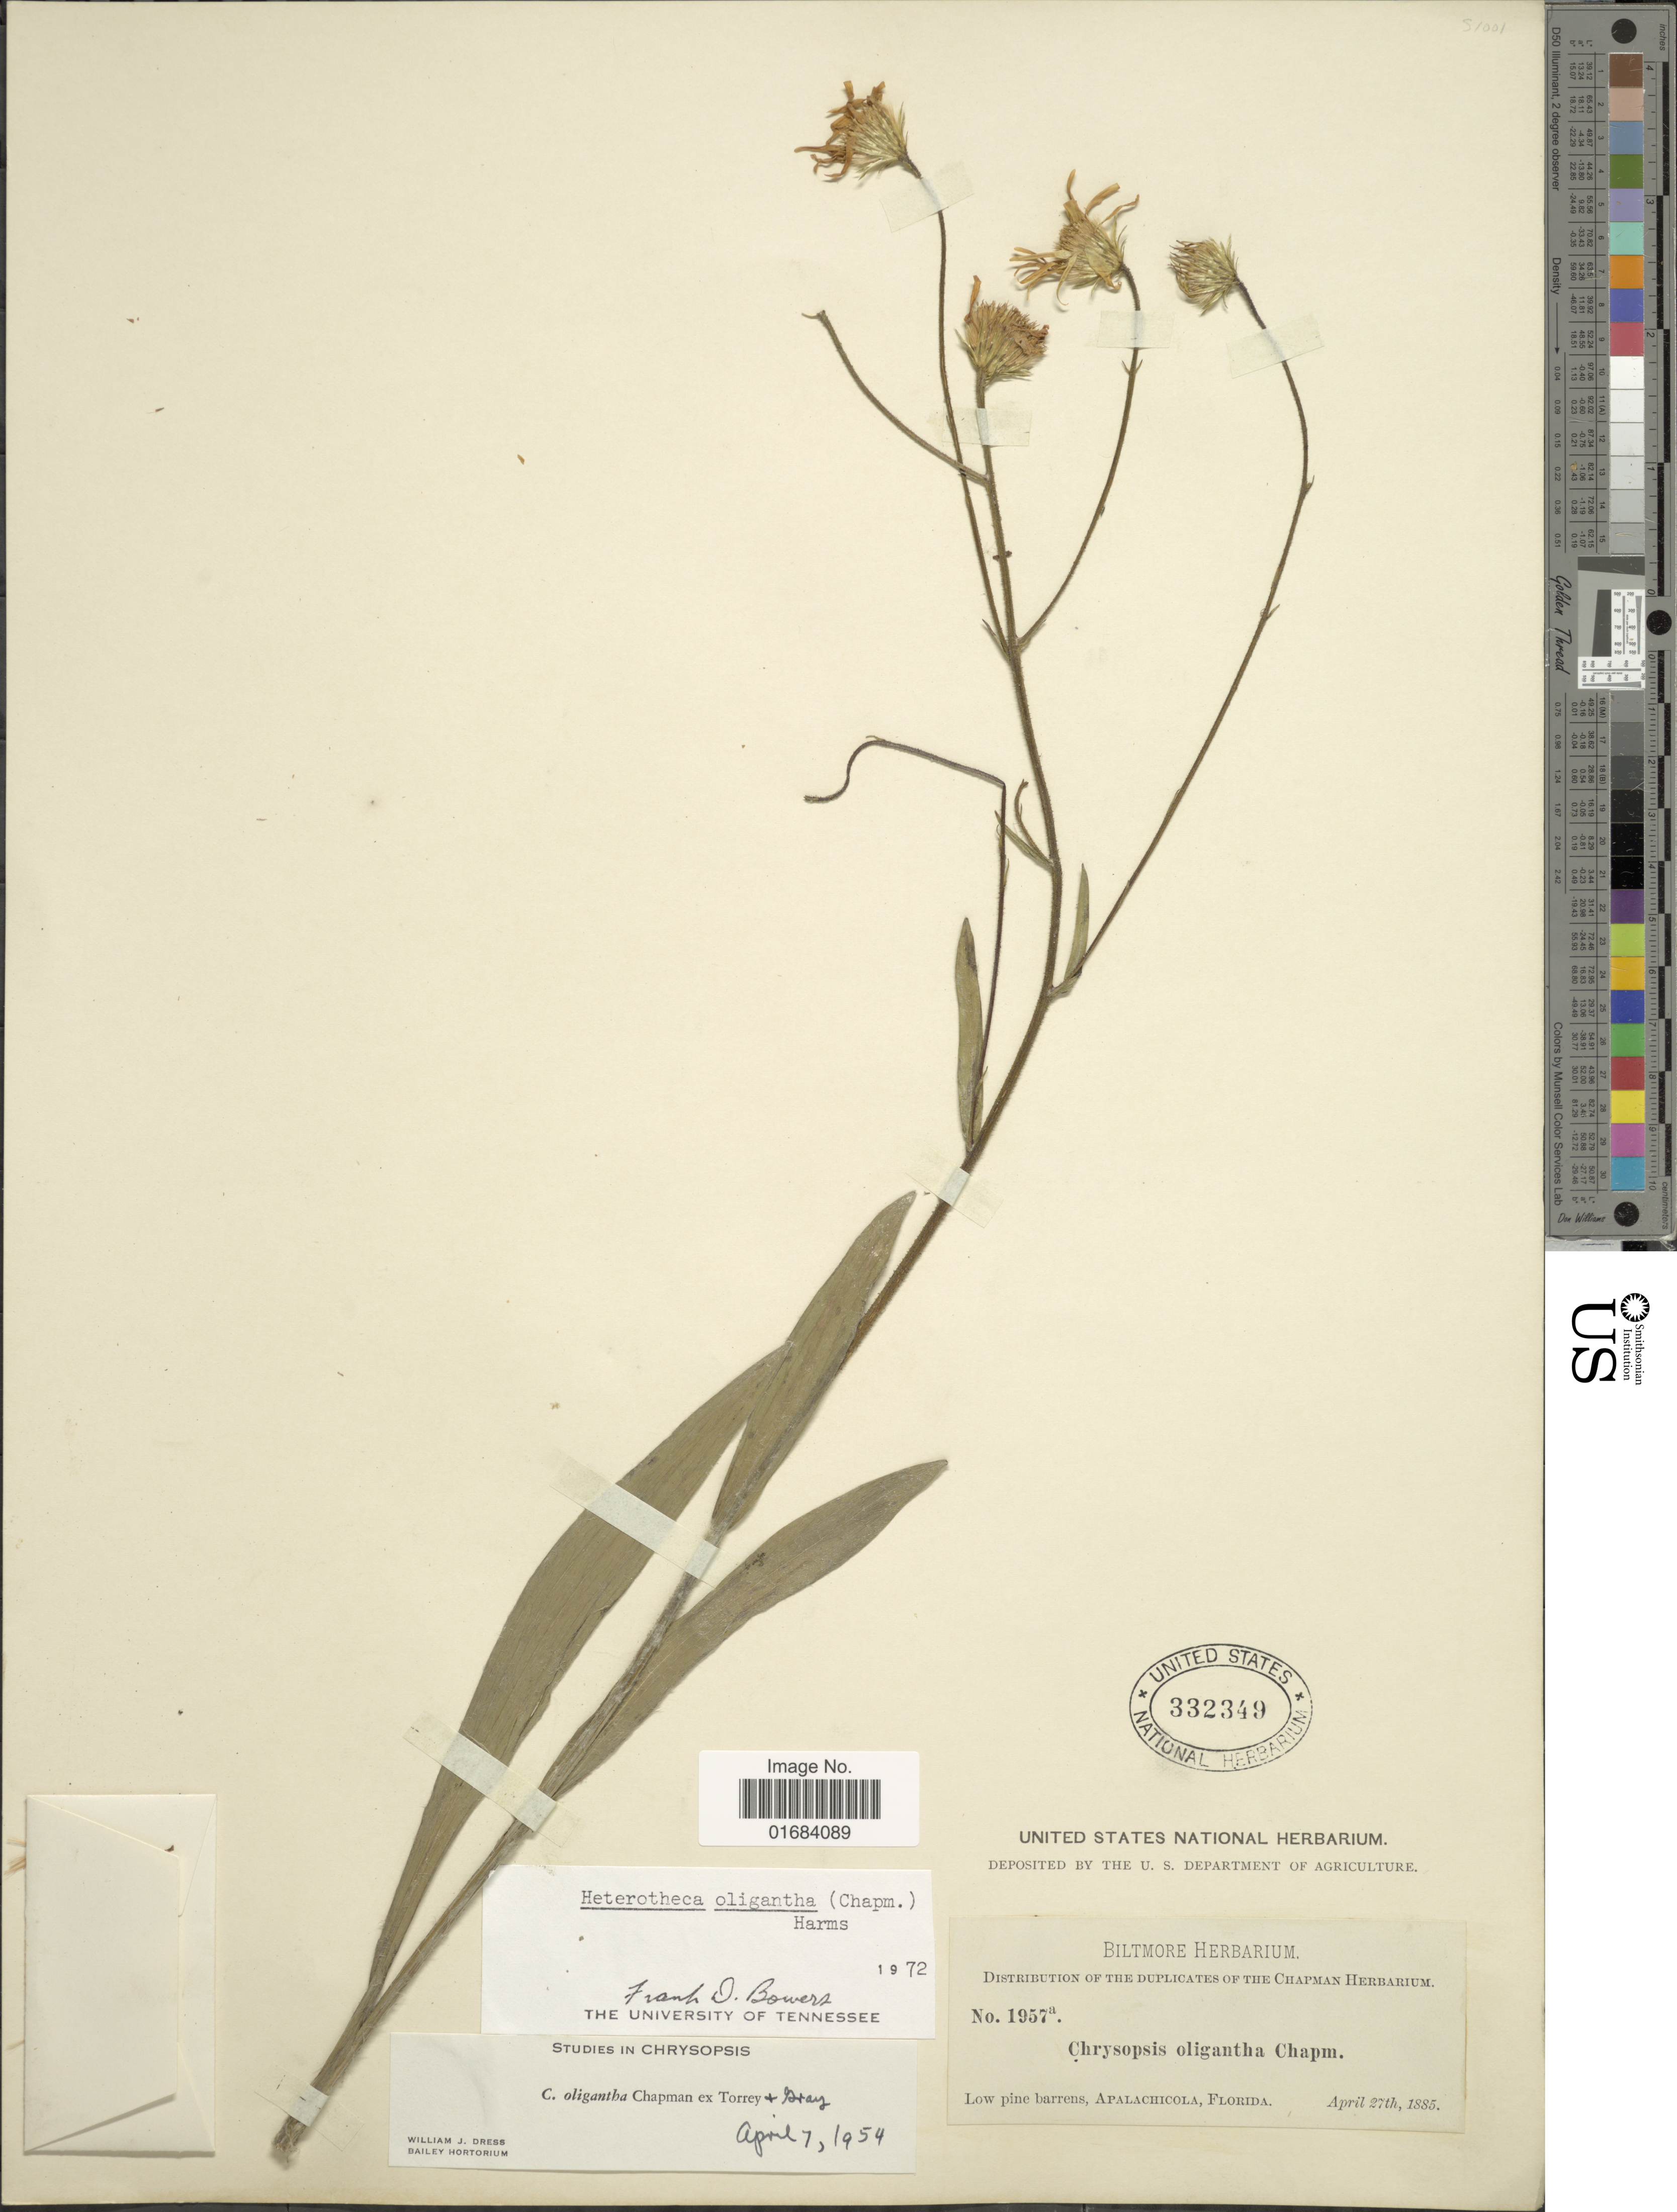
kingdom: Plantae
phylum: Tracheophyta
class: Magnoliopsida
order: Asterales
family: Asteraceae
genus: Pityopsis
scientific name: Pityopsis oligantha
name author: (Chapm. ex Torr. & A. Gray) Small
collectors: ex herb. Biltmore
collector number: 1957a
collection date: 1885-04-27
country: United States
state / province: Florida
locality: Low pine barrens, Apalachicola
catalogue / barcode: US 332349